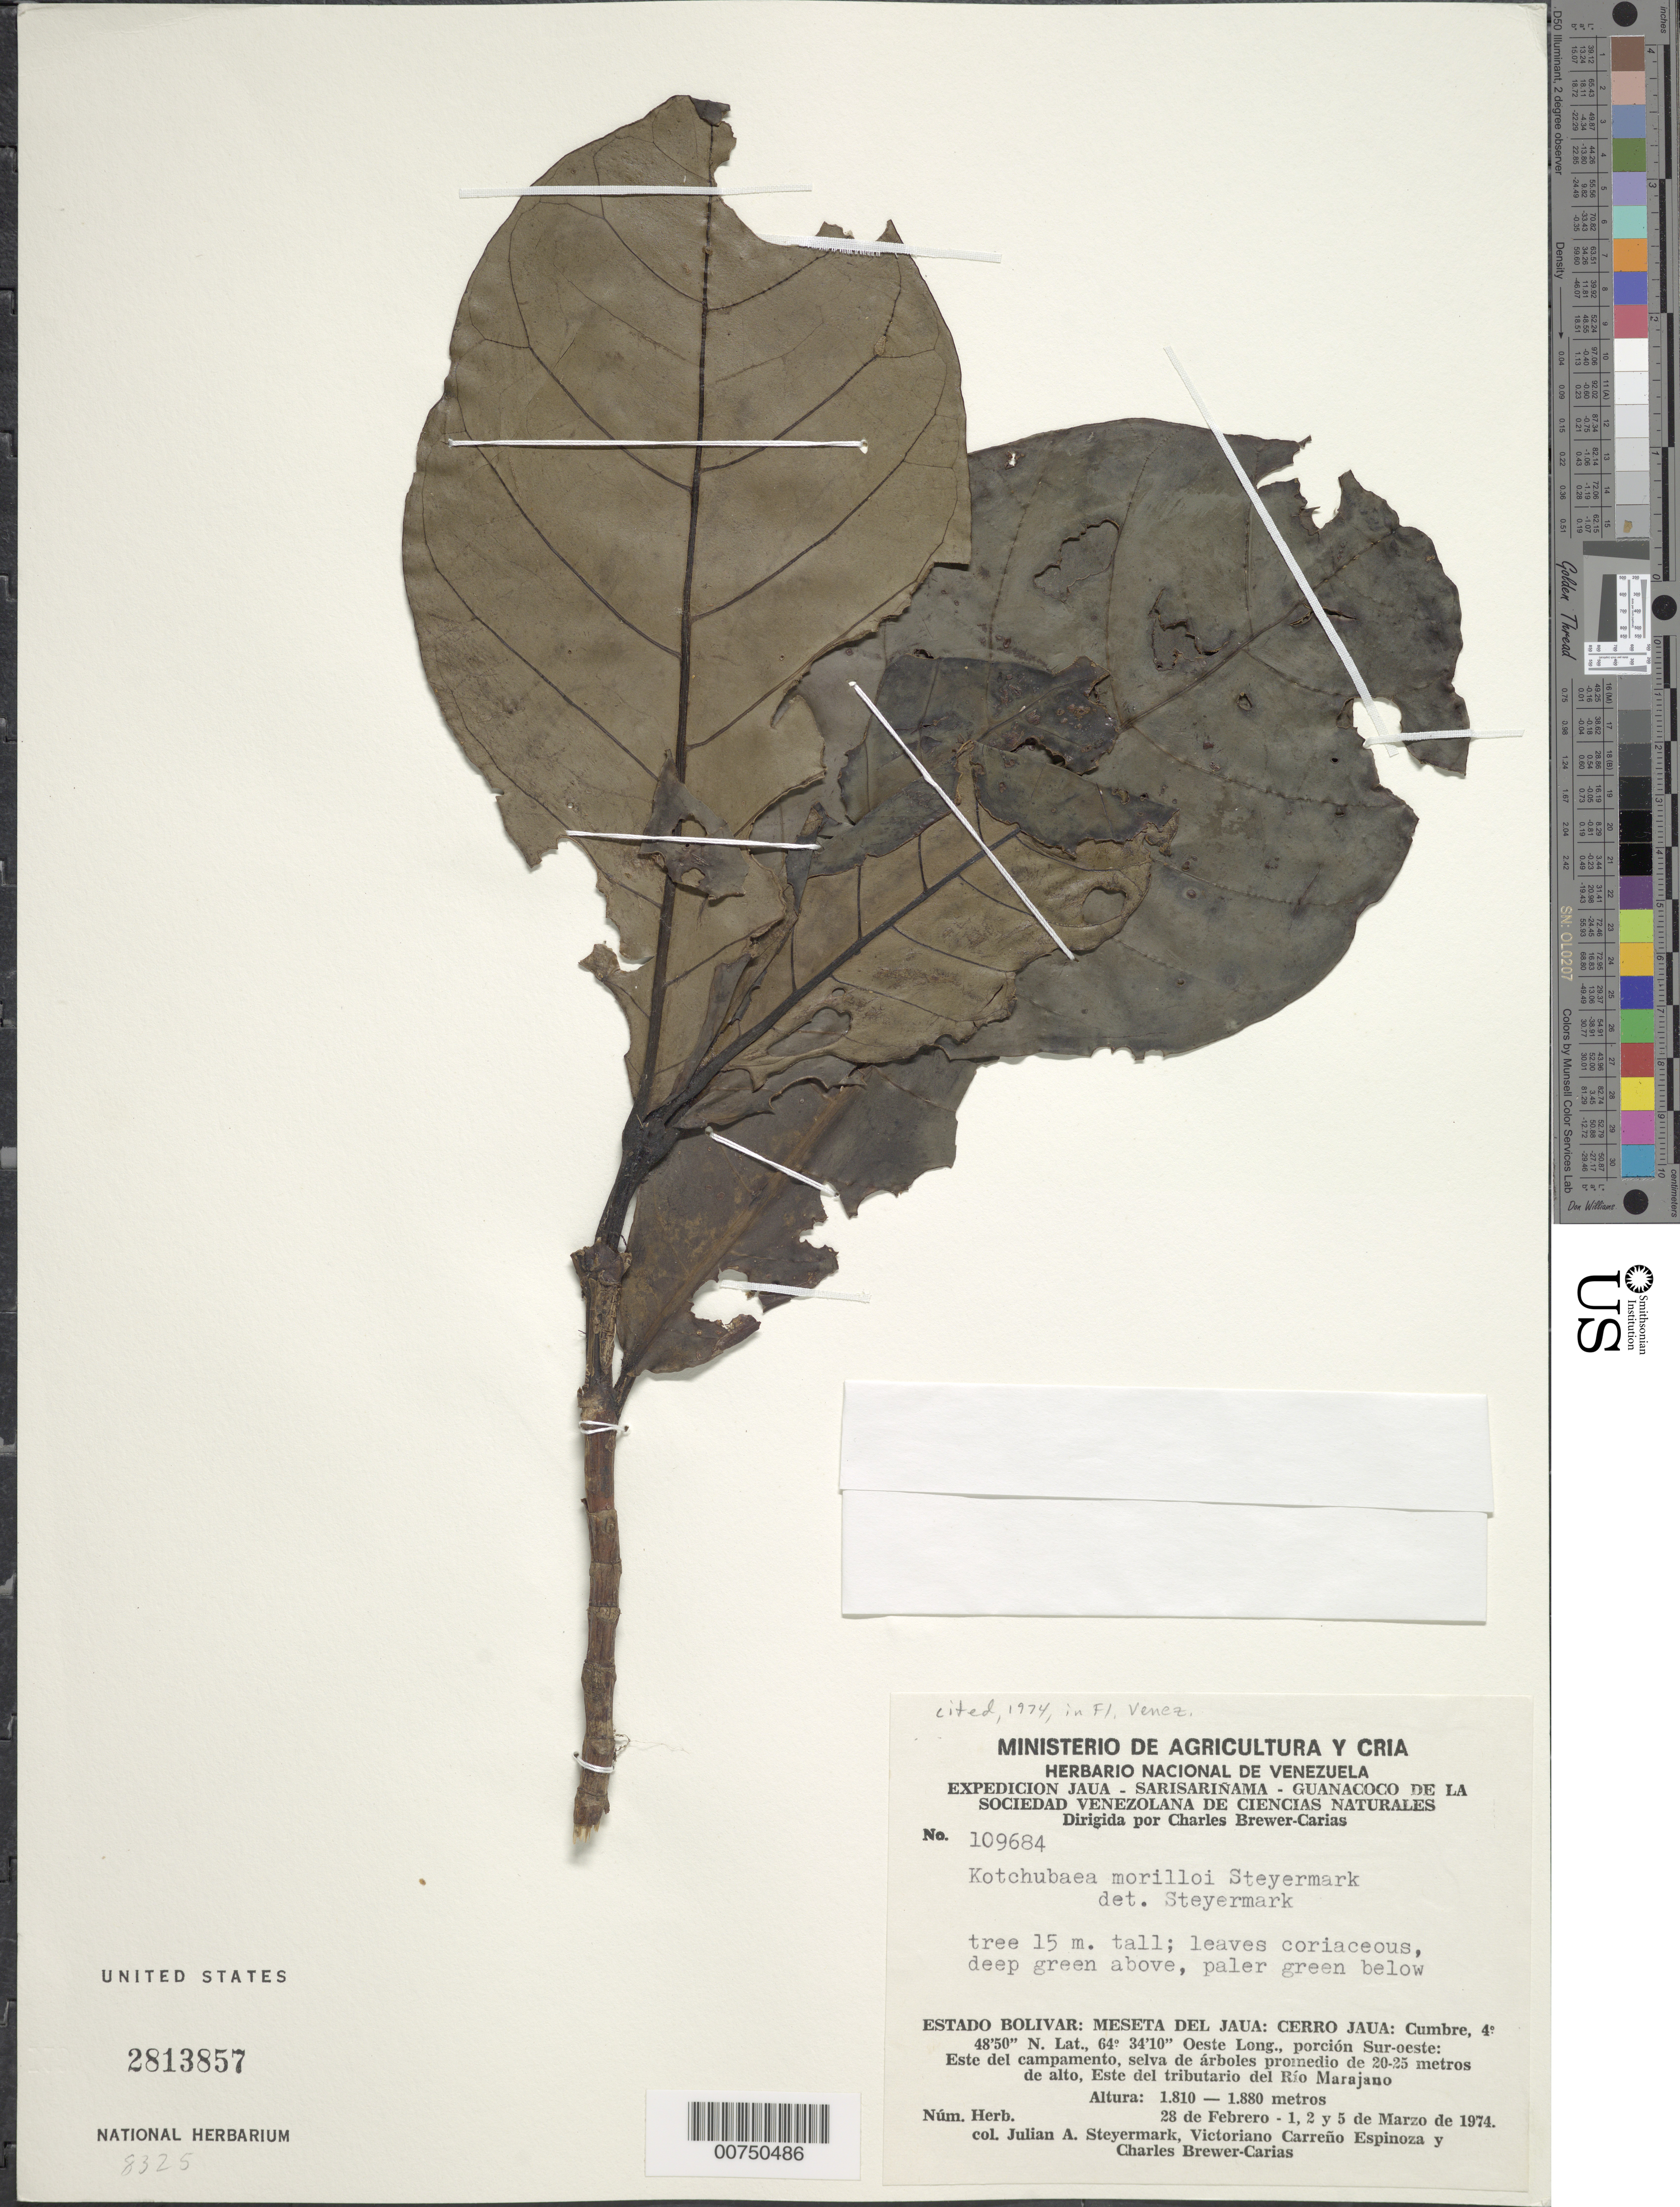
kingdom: Plantae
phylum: Tracheophyta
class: Magnoliopsida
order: Gentianales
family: Rubiaceae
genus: Kutchubaea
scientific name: Kutchubaea morilloi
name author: Steyerm.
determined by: Steyermark, Julian A., (VEN)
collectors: J. Steyermark, V. Carreño E. & C. Brewer-Carias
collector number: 109684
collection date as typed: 28-Feb-74 to 5-Mar-74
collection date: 1974-02-28/1974-03-05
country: Venezuela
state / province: Bolívar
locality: Meseta del Jaua: Cerro Jaua; porcion SO, Este del Campamento, Este del tributarío del Río Marajano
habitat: Selva de arboles 20-25 m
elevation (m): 1810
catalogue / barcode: US 2813857